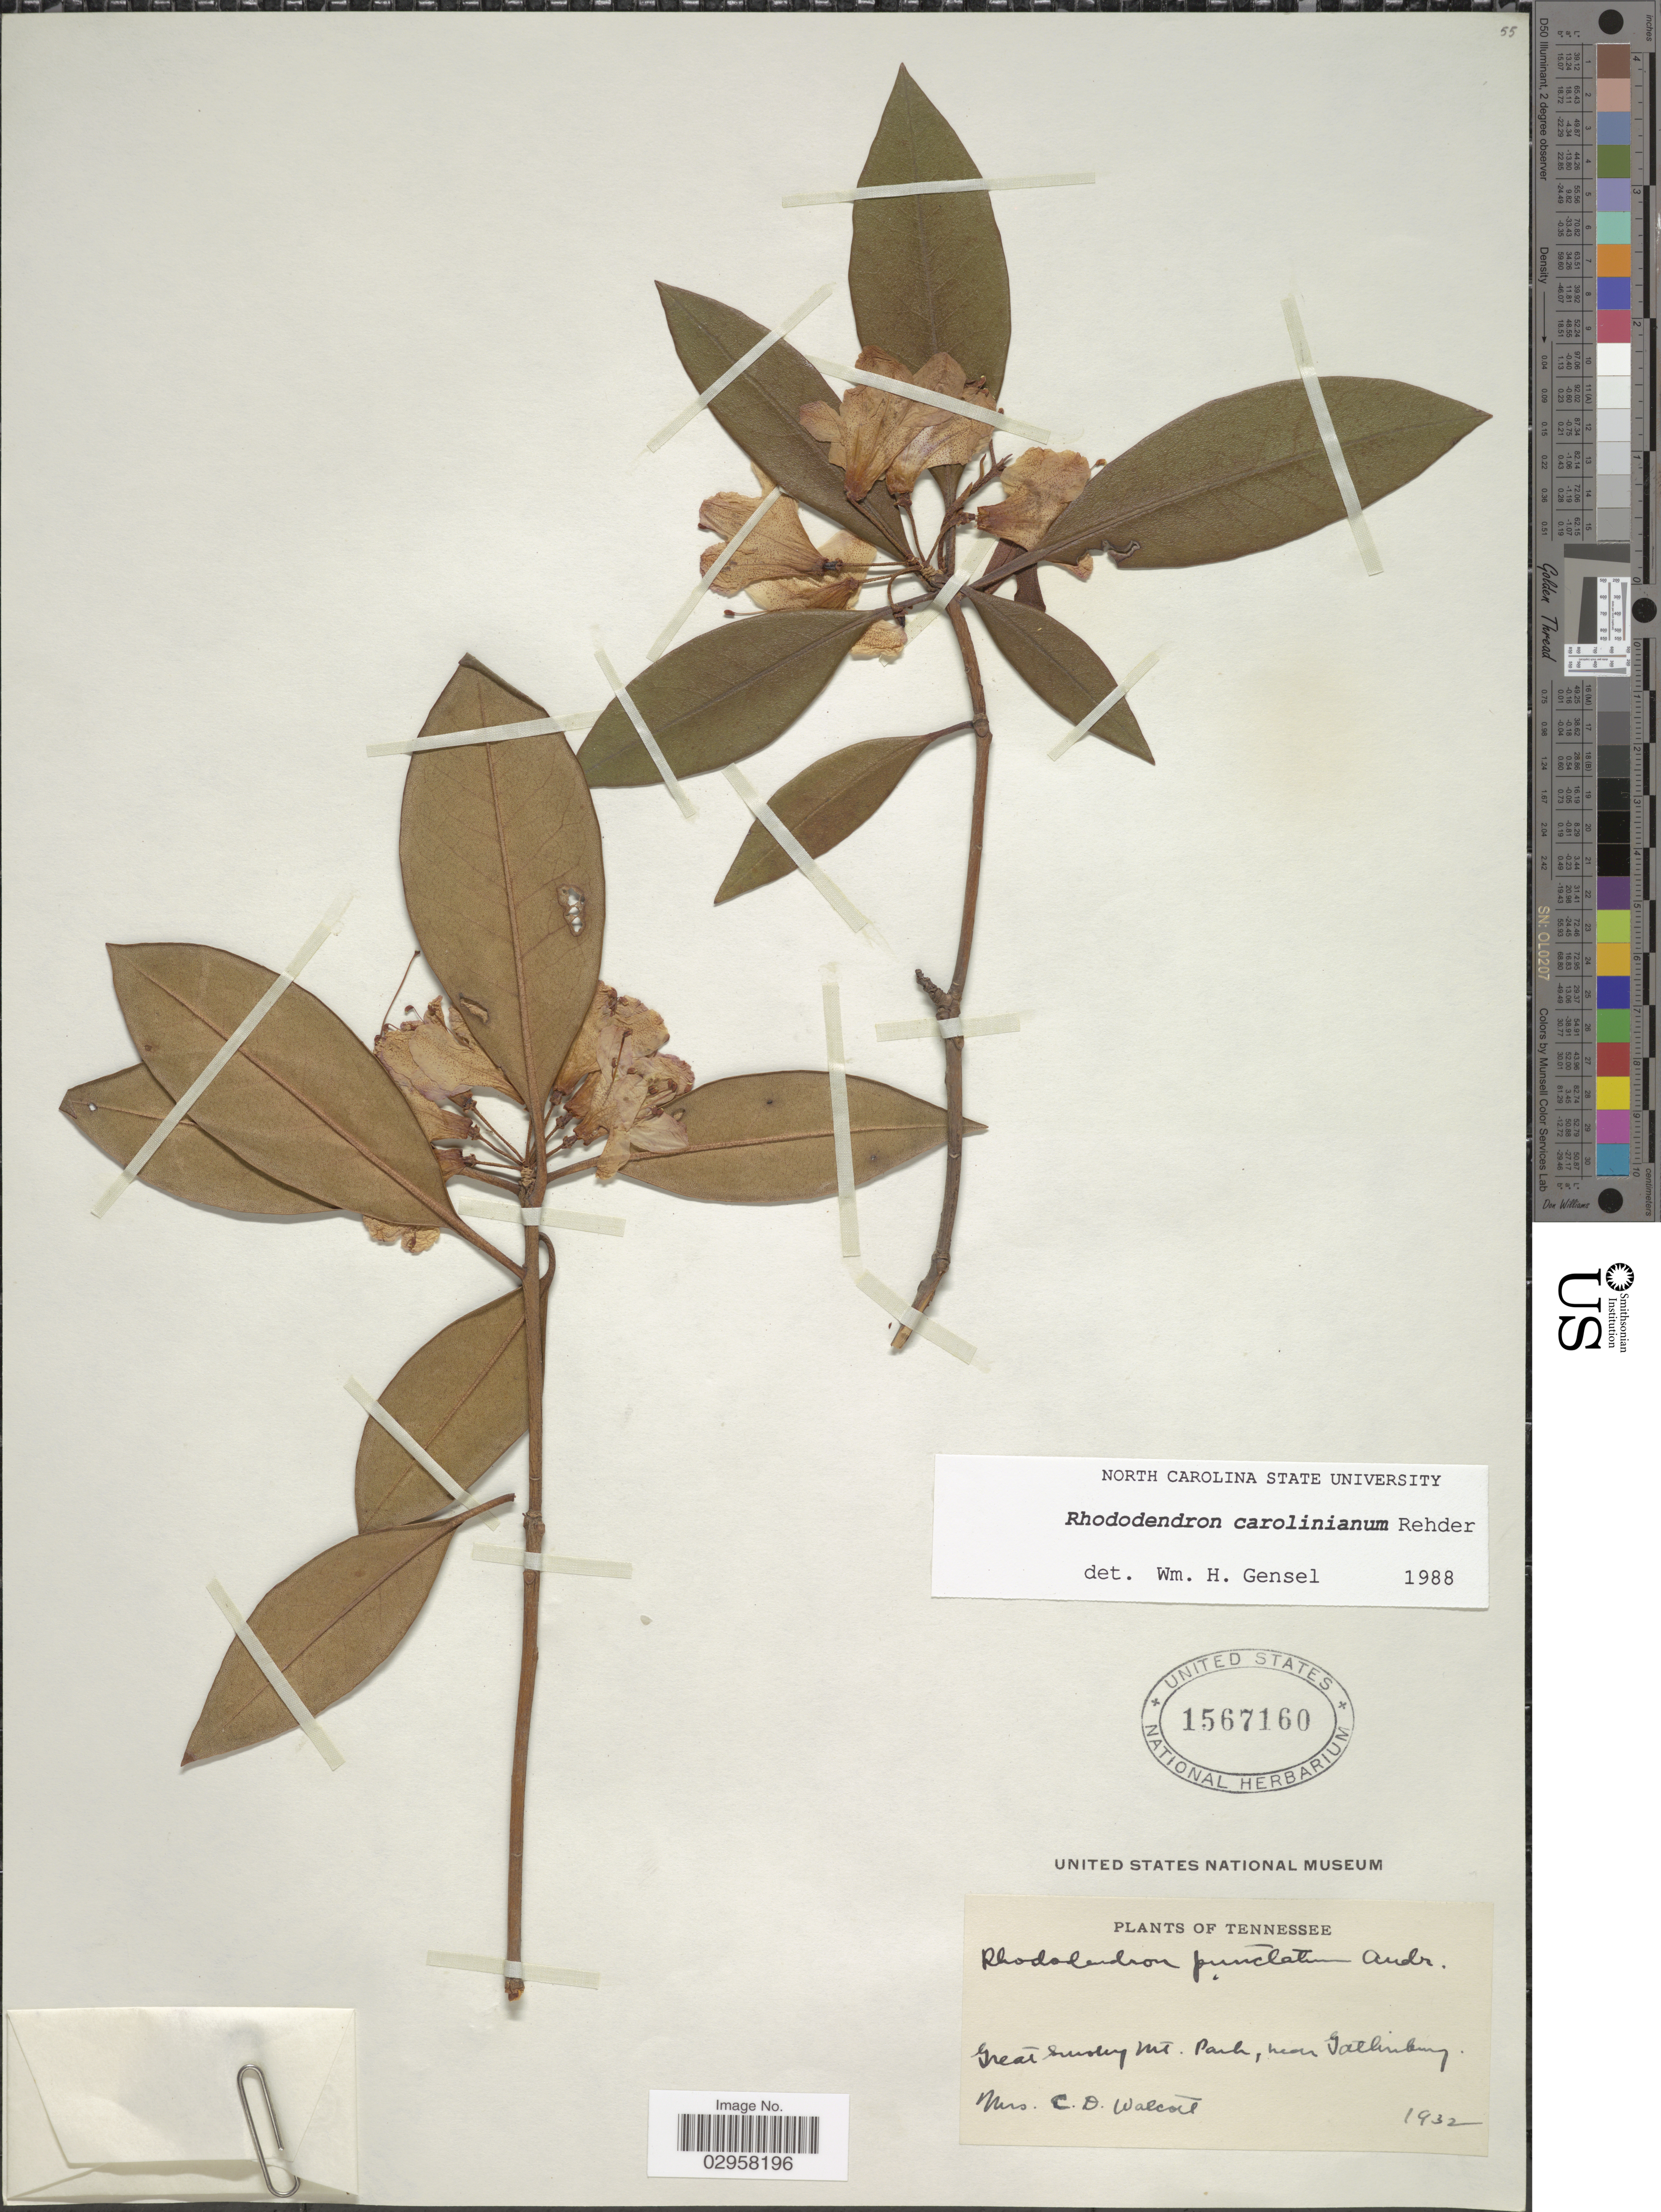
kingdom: Plantae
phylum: Tracheophyta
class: Magnoliopsida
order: Ericales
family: Ericaceae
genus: Rhododendron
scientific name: Rhododendron carolinianum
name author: Rehder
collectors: C. Walcott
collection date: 1932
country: United States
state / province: Tennessee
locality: Great Smoky Mt. Park, near Gatlinburg.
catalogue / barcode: US 1567160